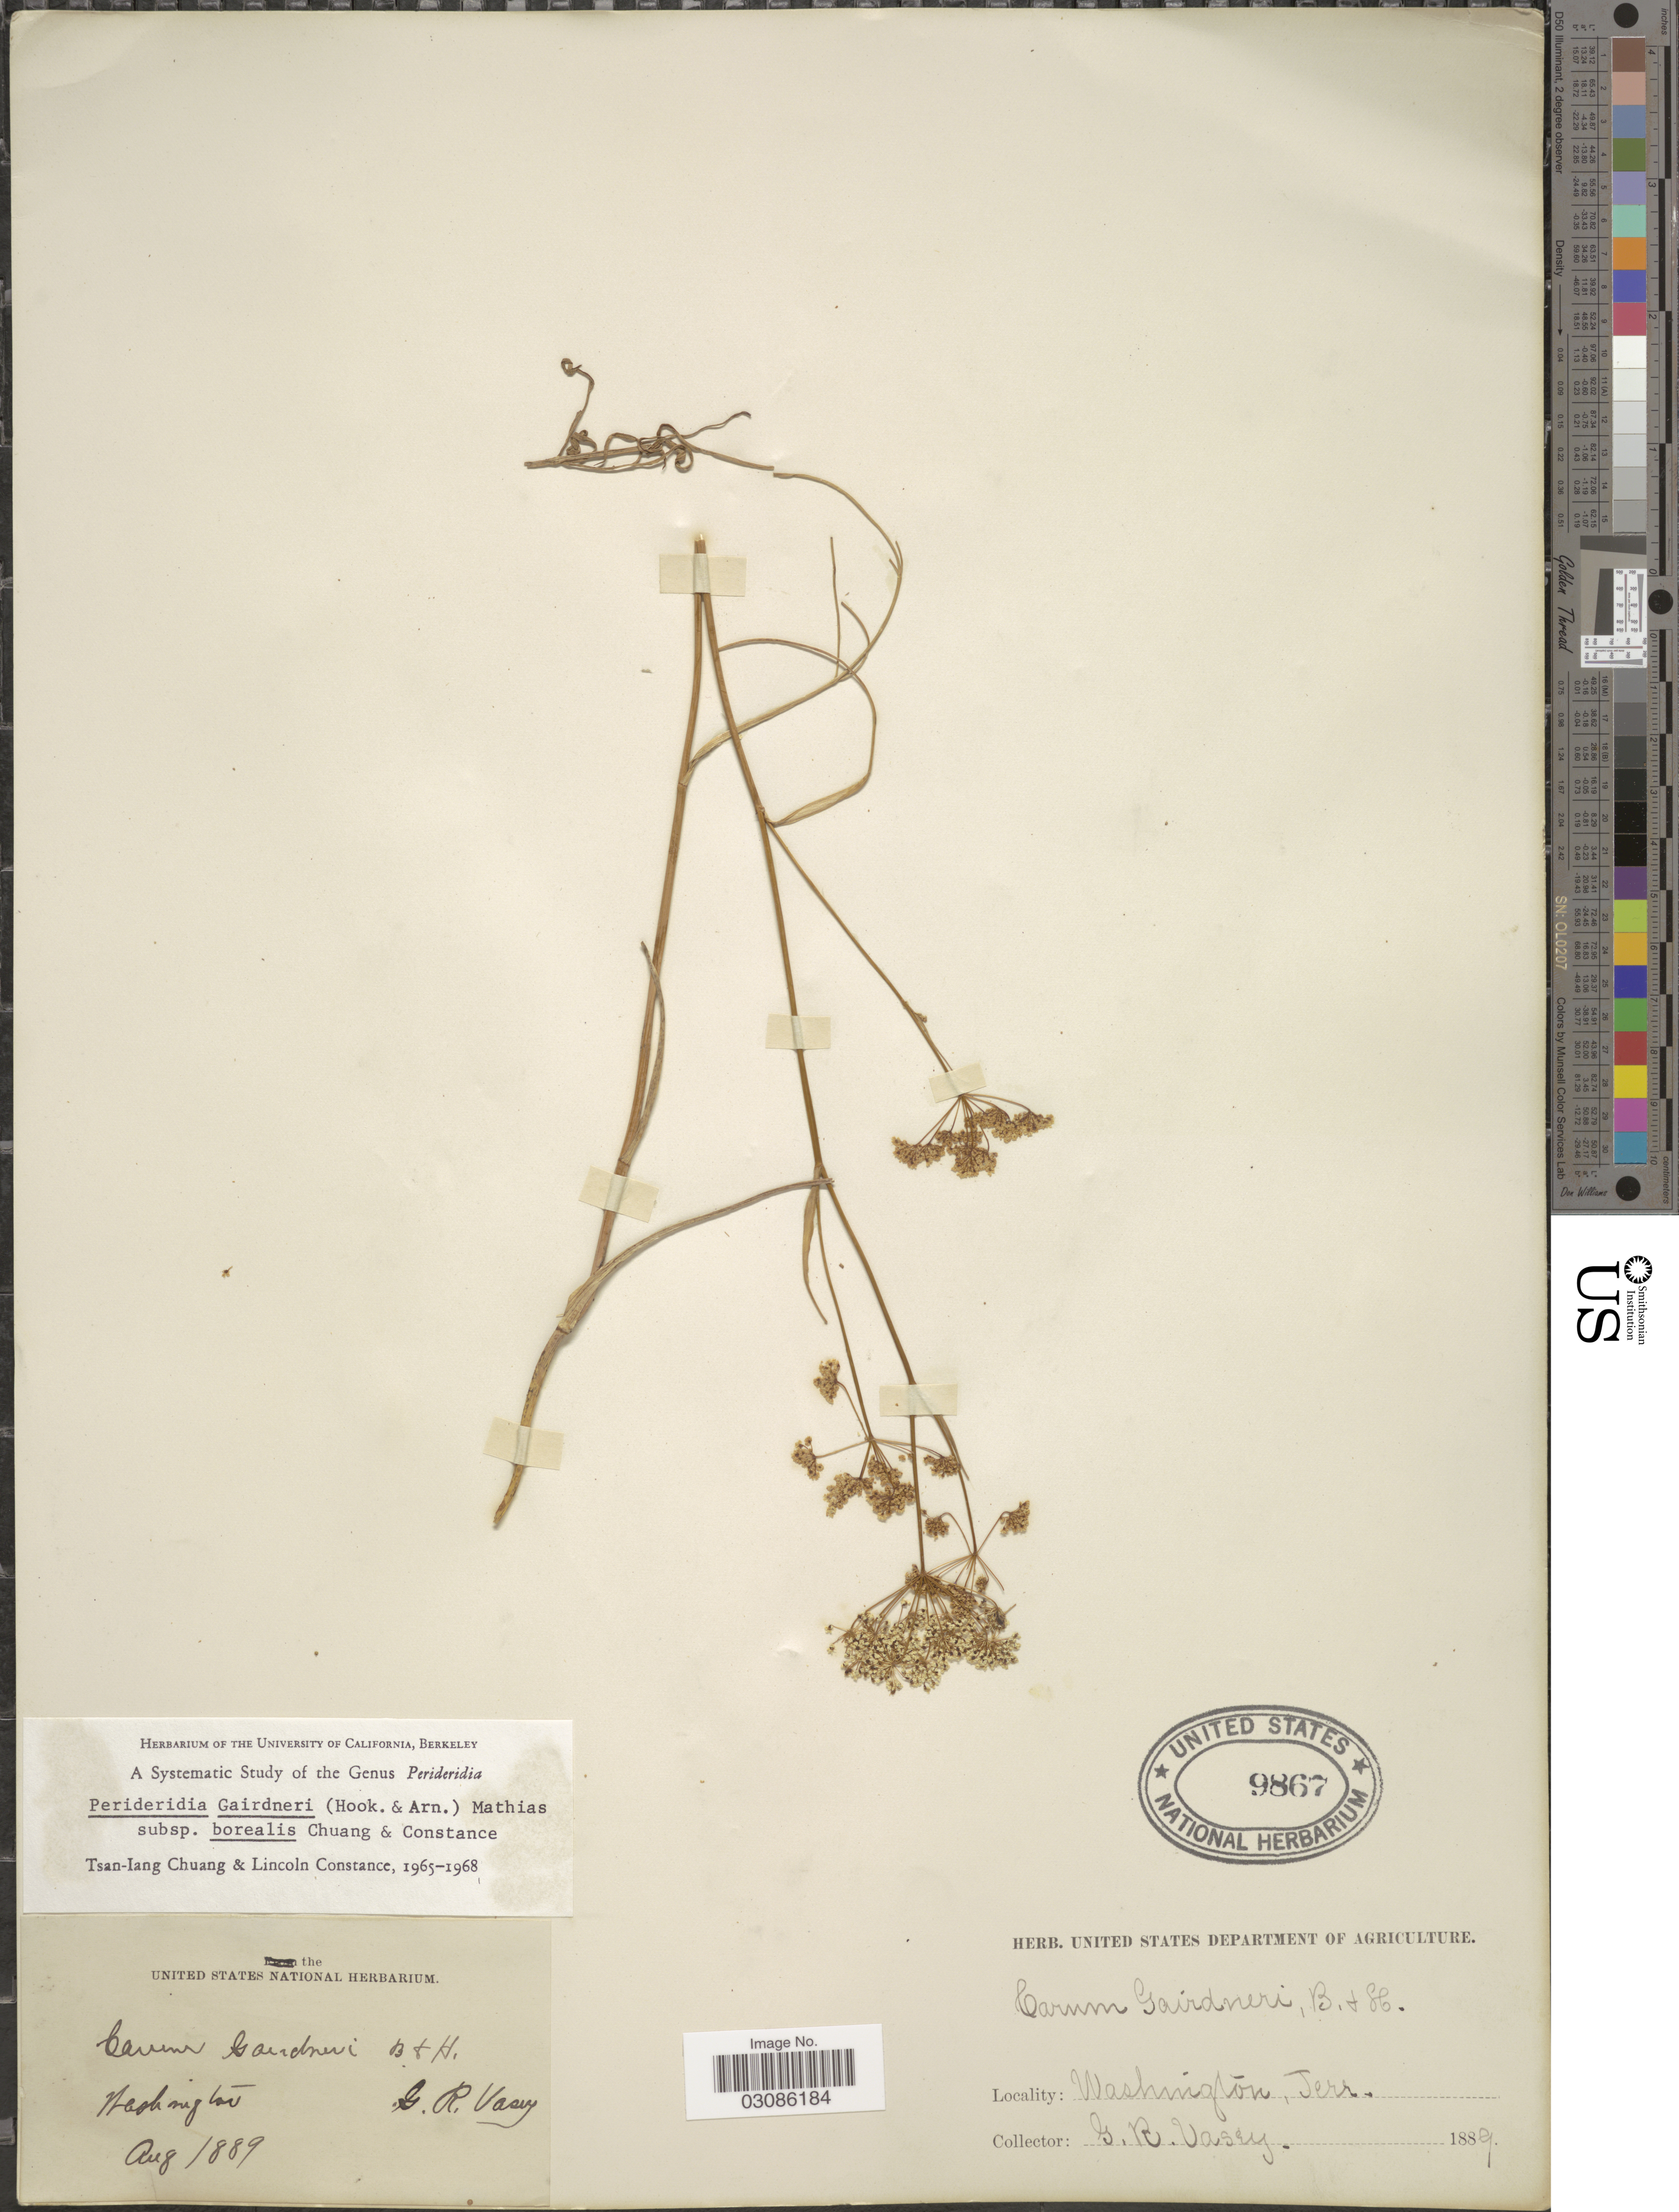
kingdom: Plantae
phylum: Tracheophyta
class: Magnoliopsida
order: Apiales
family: Apiaceae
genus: Perideridia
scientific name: Perideridia gairdneri subsp. borealis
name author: T.I. Chuang & Constance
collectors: G. R. Vasey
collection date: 1889-08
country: United States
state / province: Washington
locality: Washington, Terr.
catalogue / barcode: US 9867